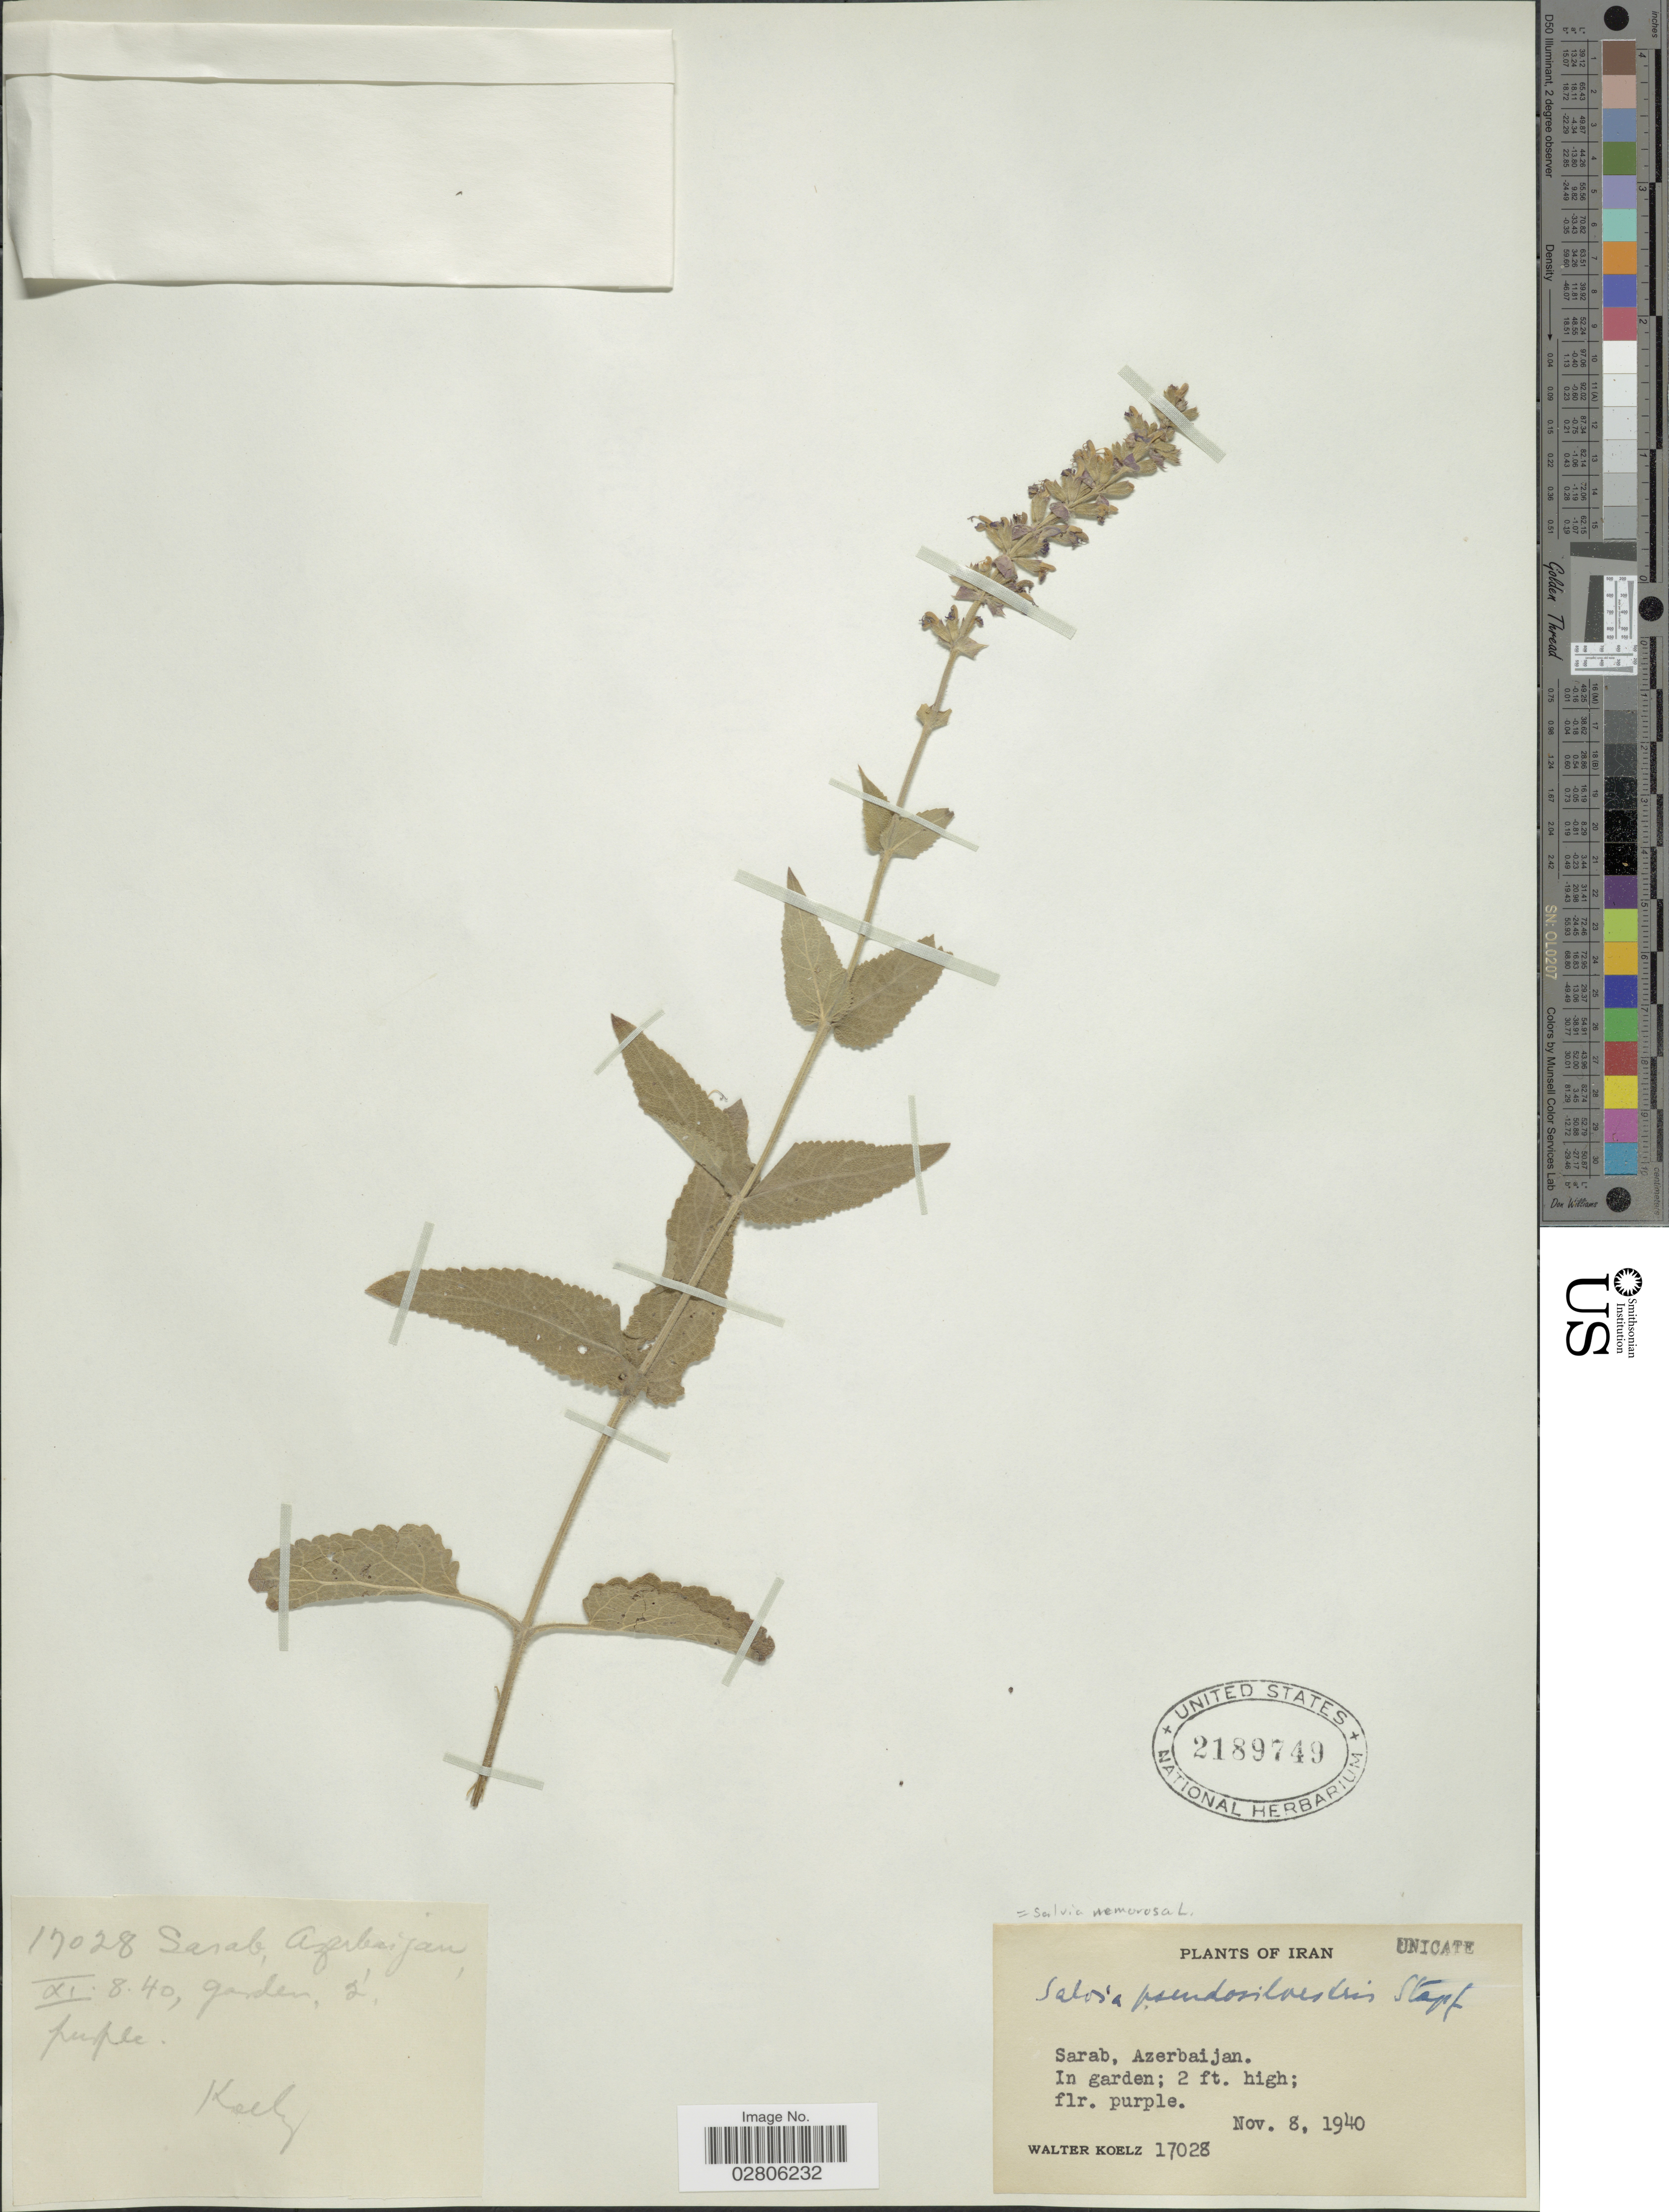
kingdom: Plantae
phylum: Tracheophyta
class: Magnoliopsida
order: Lamiales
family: Lamiaceae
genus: Salvia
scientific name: Salvia nemorosa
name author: L.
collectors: W. N. Koelz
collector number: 17028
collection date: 1940-11-08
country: Iran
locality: Sarab, Azerbaijan.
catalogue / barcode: US 2189749